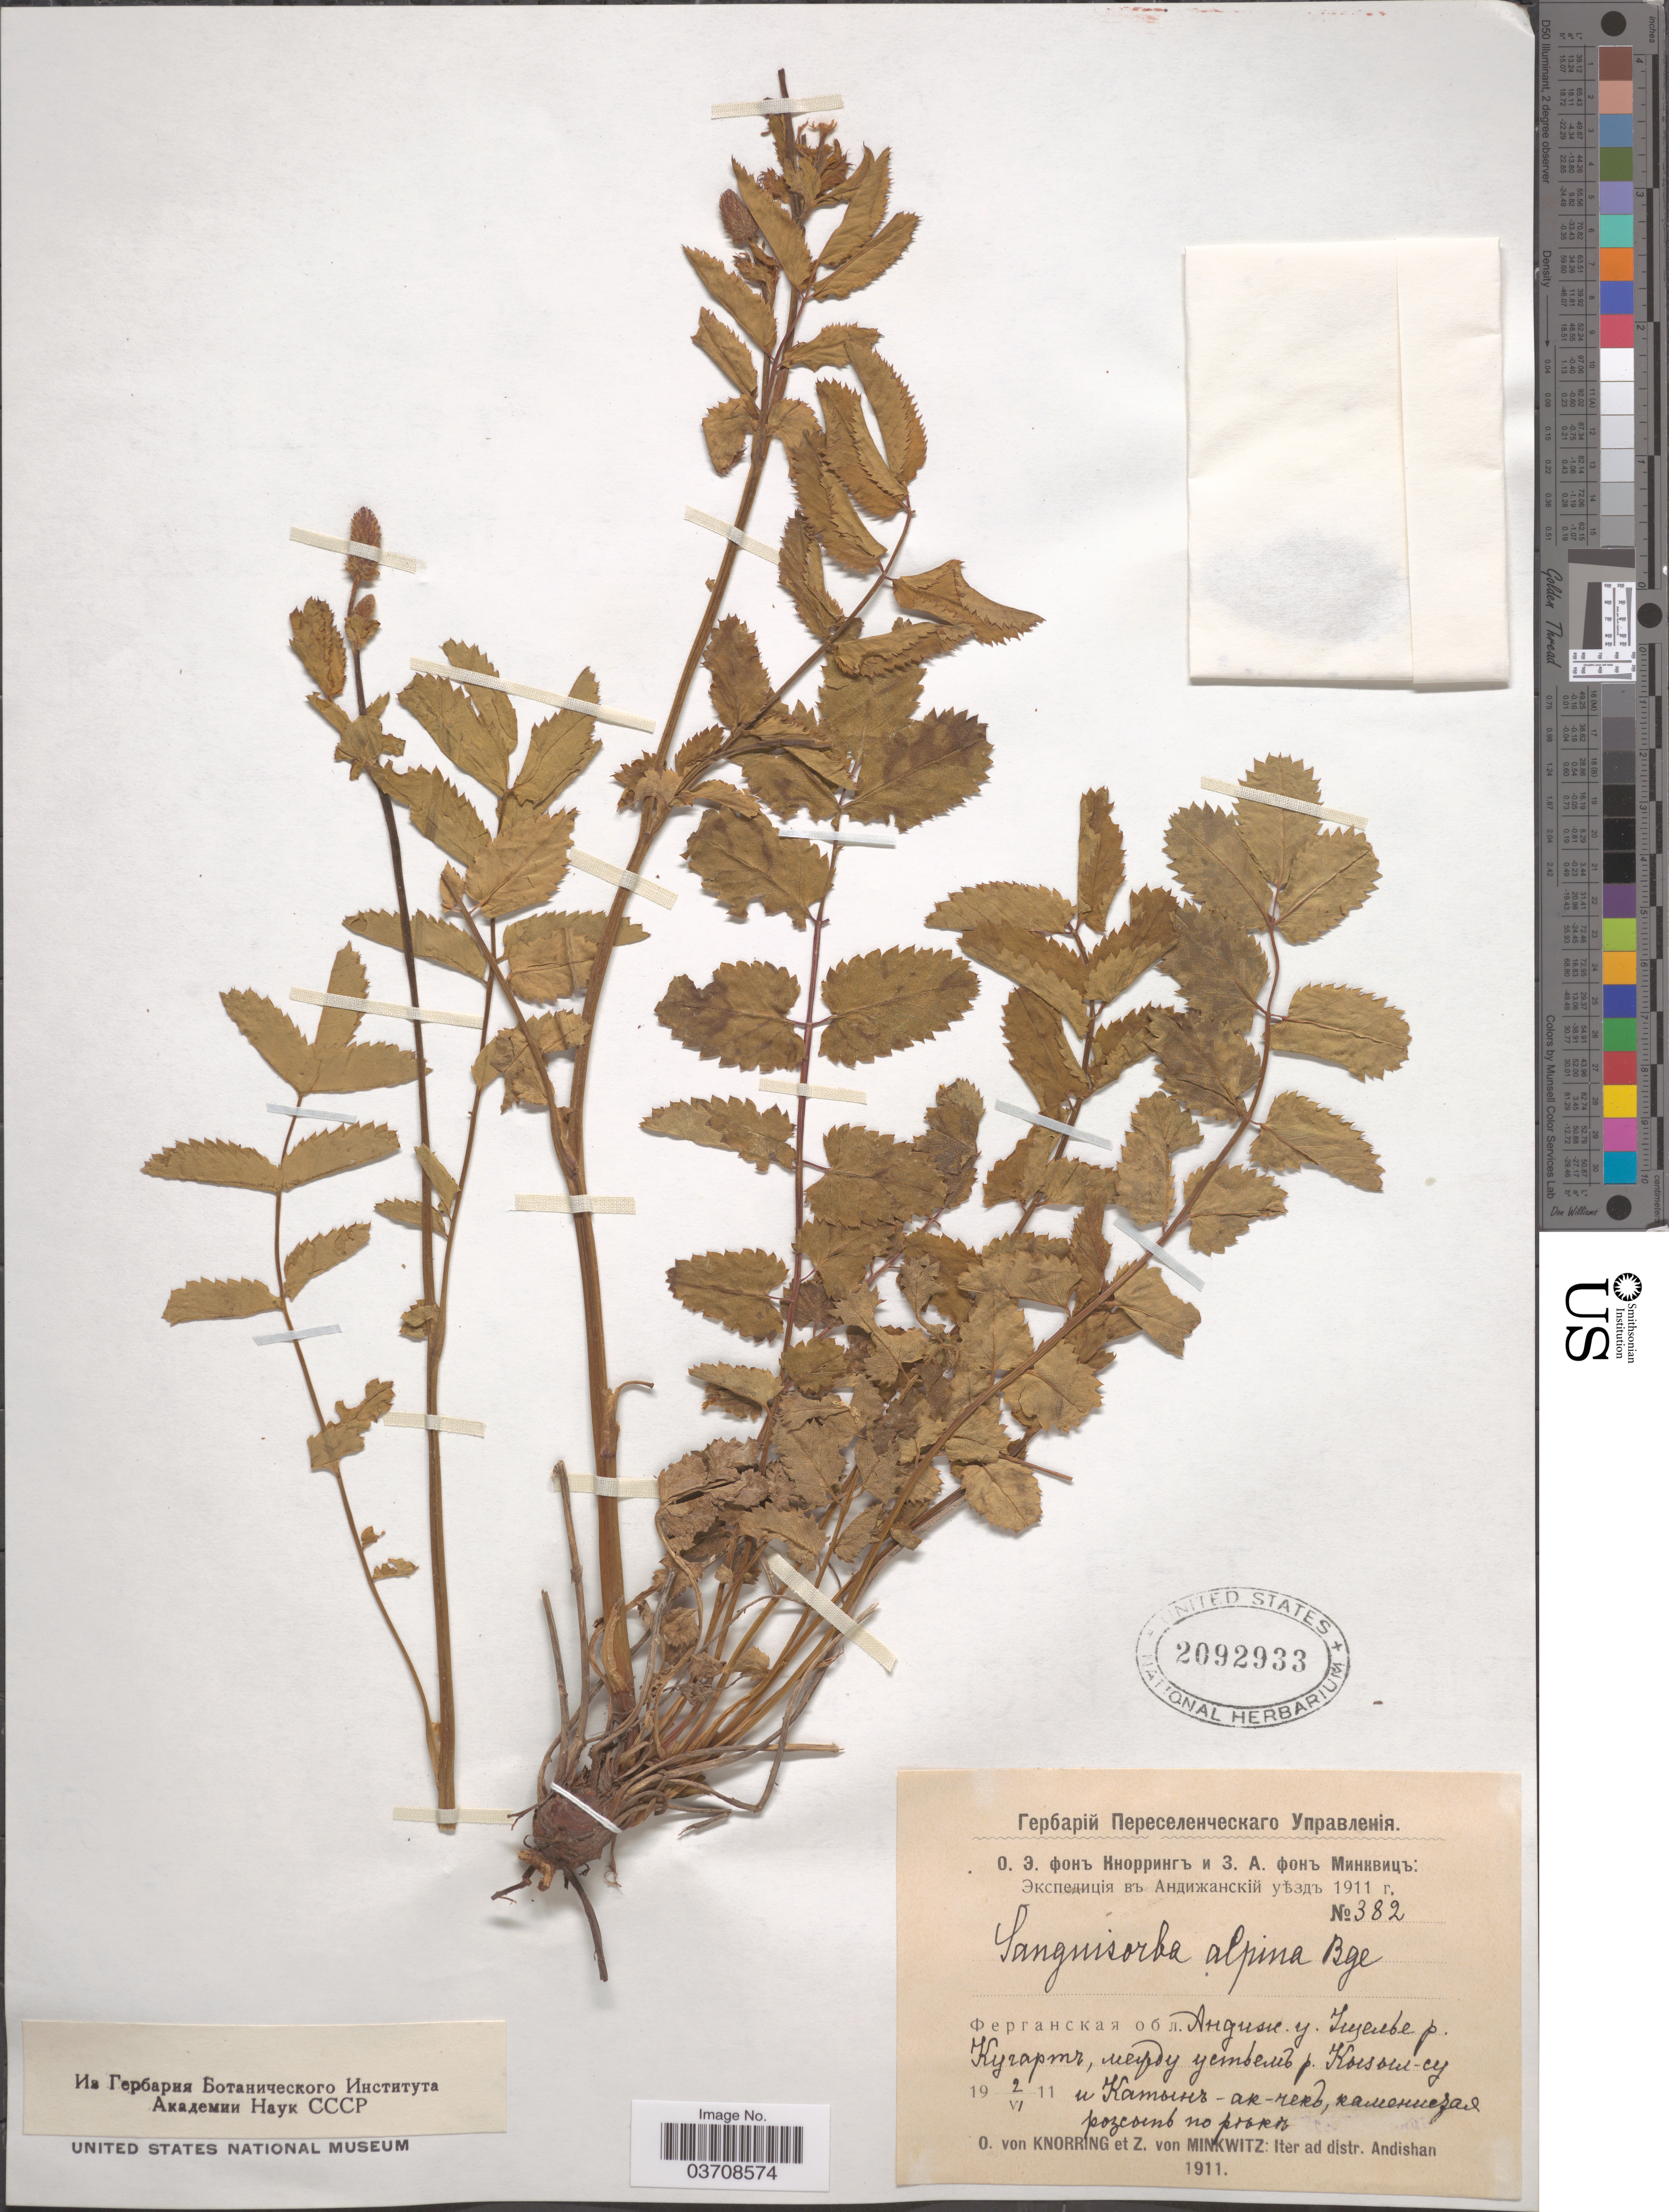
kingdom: Plantae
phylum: Tracheophyta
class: Magnoliopsida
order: Rosales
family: Rosaceae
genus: Sanguisorba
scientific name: Sanguisorba alpina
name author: Bunge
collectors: O. Knorring & Z. Minkwitz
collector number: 382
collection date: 1911-06-02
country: Uzbekistan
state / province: Andijon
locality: Gorge of river Kugart between mouth of river Kyzyl -Su and mouth of river Katyn-ak-chek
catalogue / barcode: US 2092933